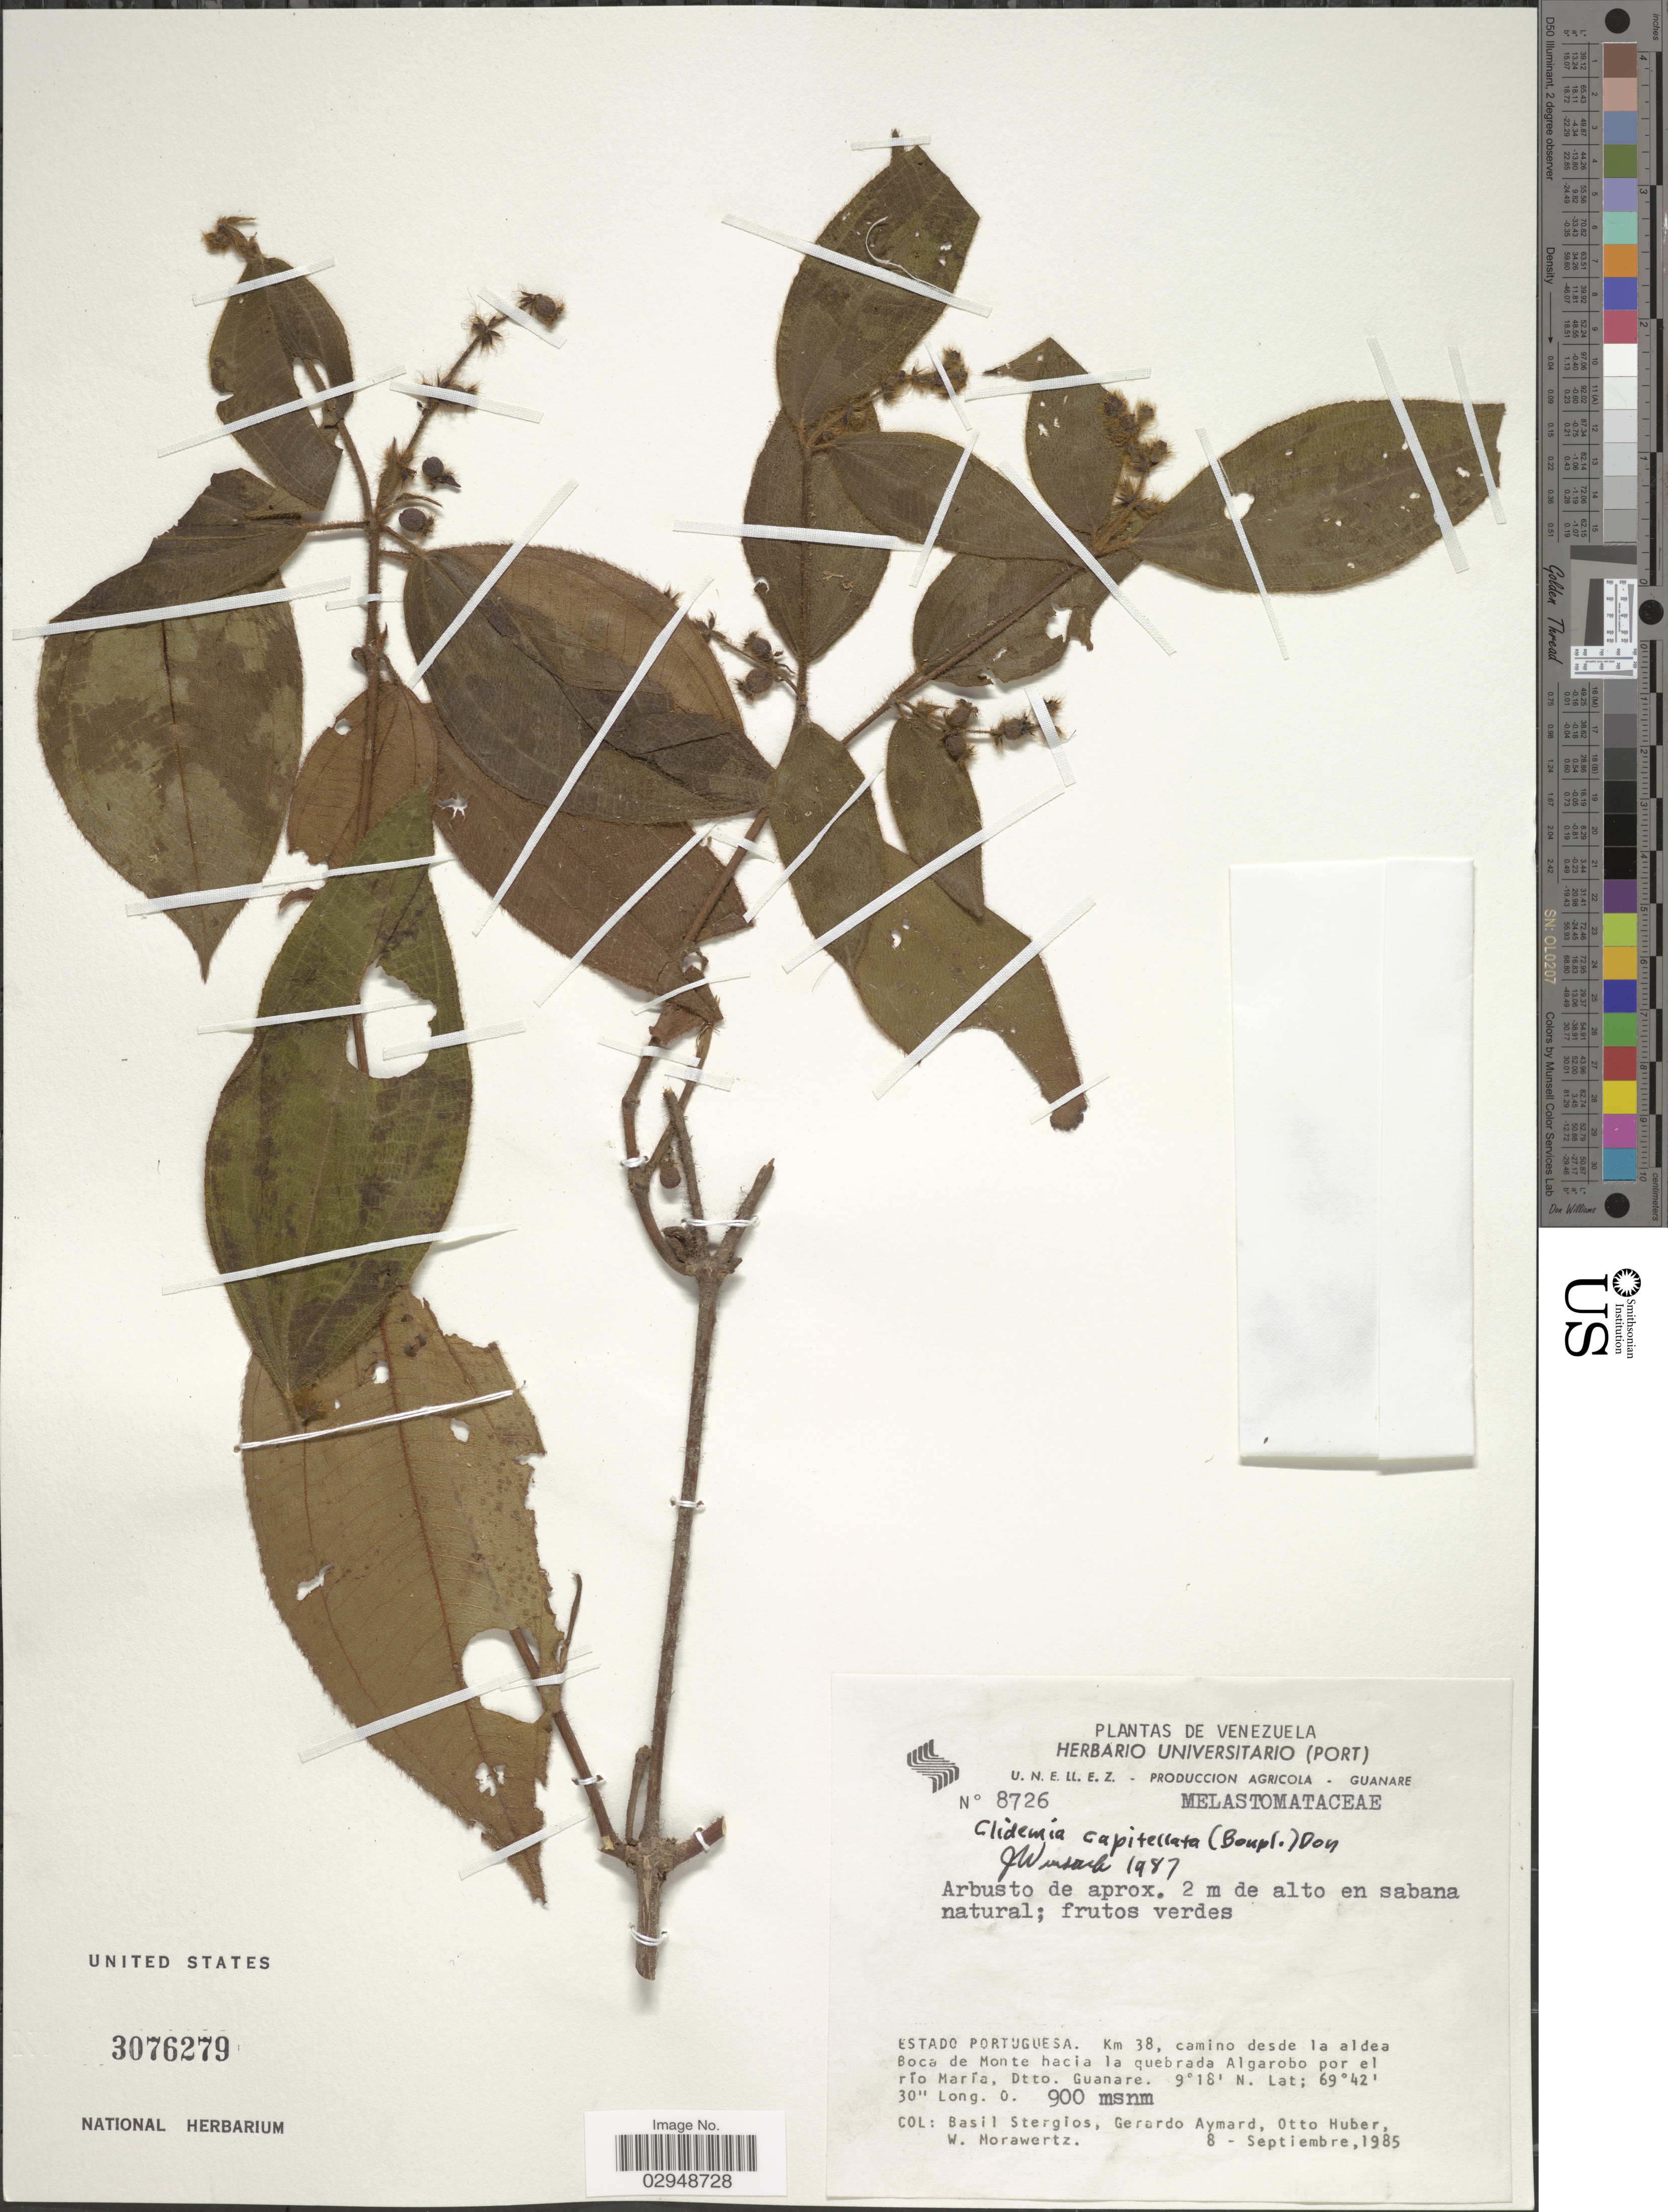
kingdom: Plantae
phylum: Tracheophyta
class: Magnoliopsida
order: Myrtales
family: Melastomataceae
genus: Clidemia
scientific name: Clidemia capitellata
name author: (Bonpl.) D. Don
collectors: B. G. Stergios, G. A. Aymard, O. Huber & W. Morawetz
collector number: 8726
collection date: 1985-09-08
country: Venezuela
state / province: Portuguesa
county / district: Guanare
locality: Km 38, camino desde la aldea Boca de Monte hacia la quebrada Algarobo por el río María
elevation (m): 900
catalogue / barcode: US 3076279